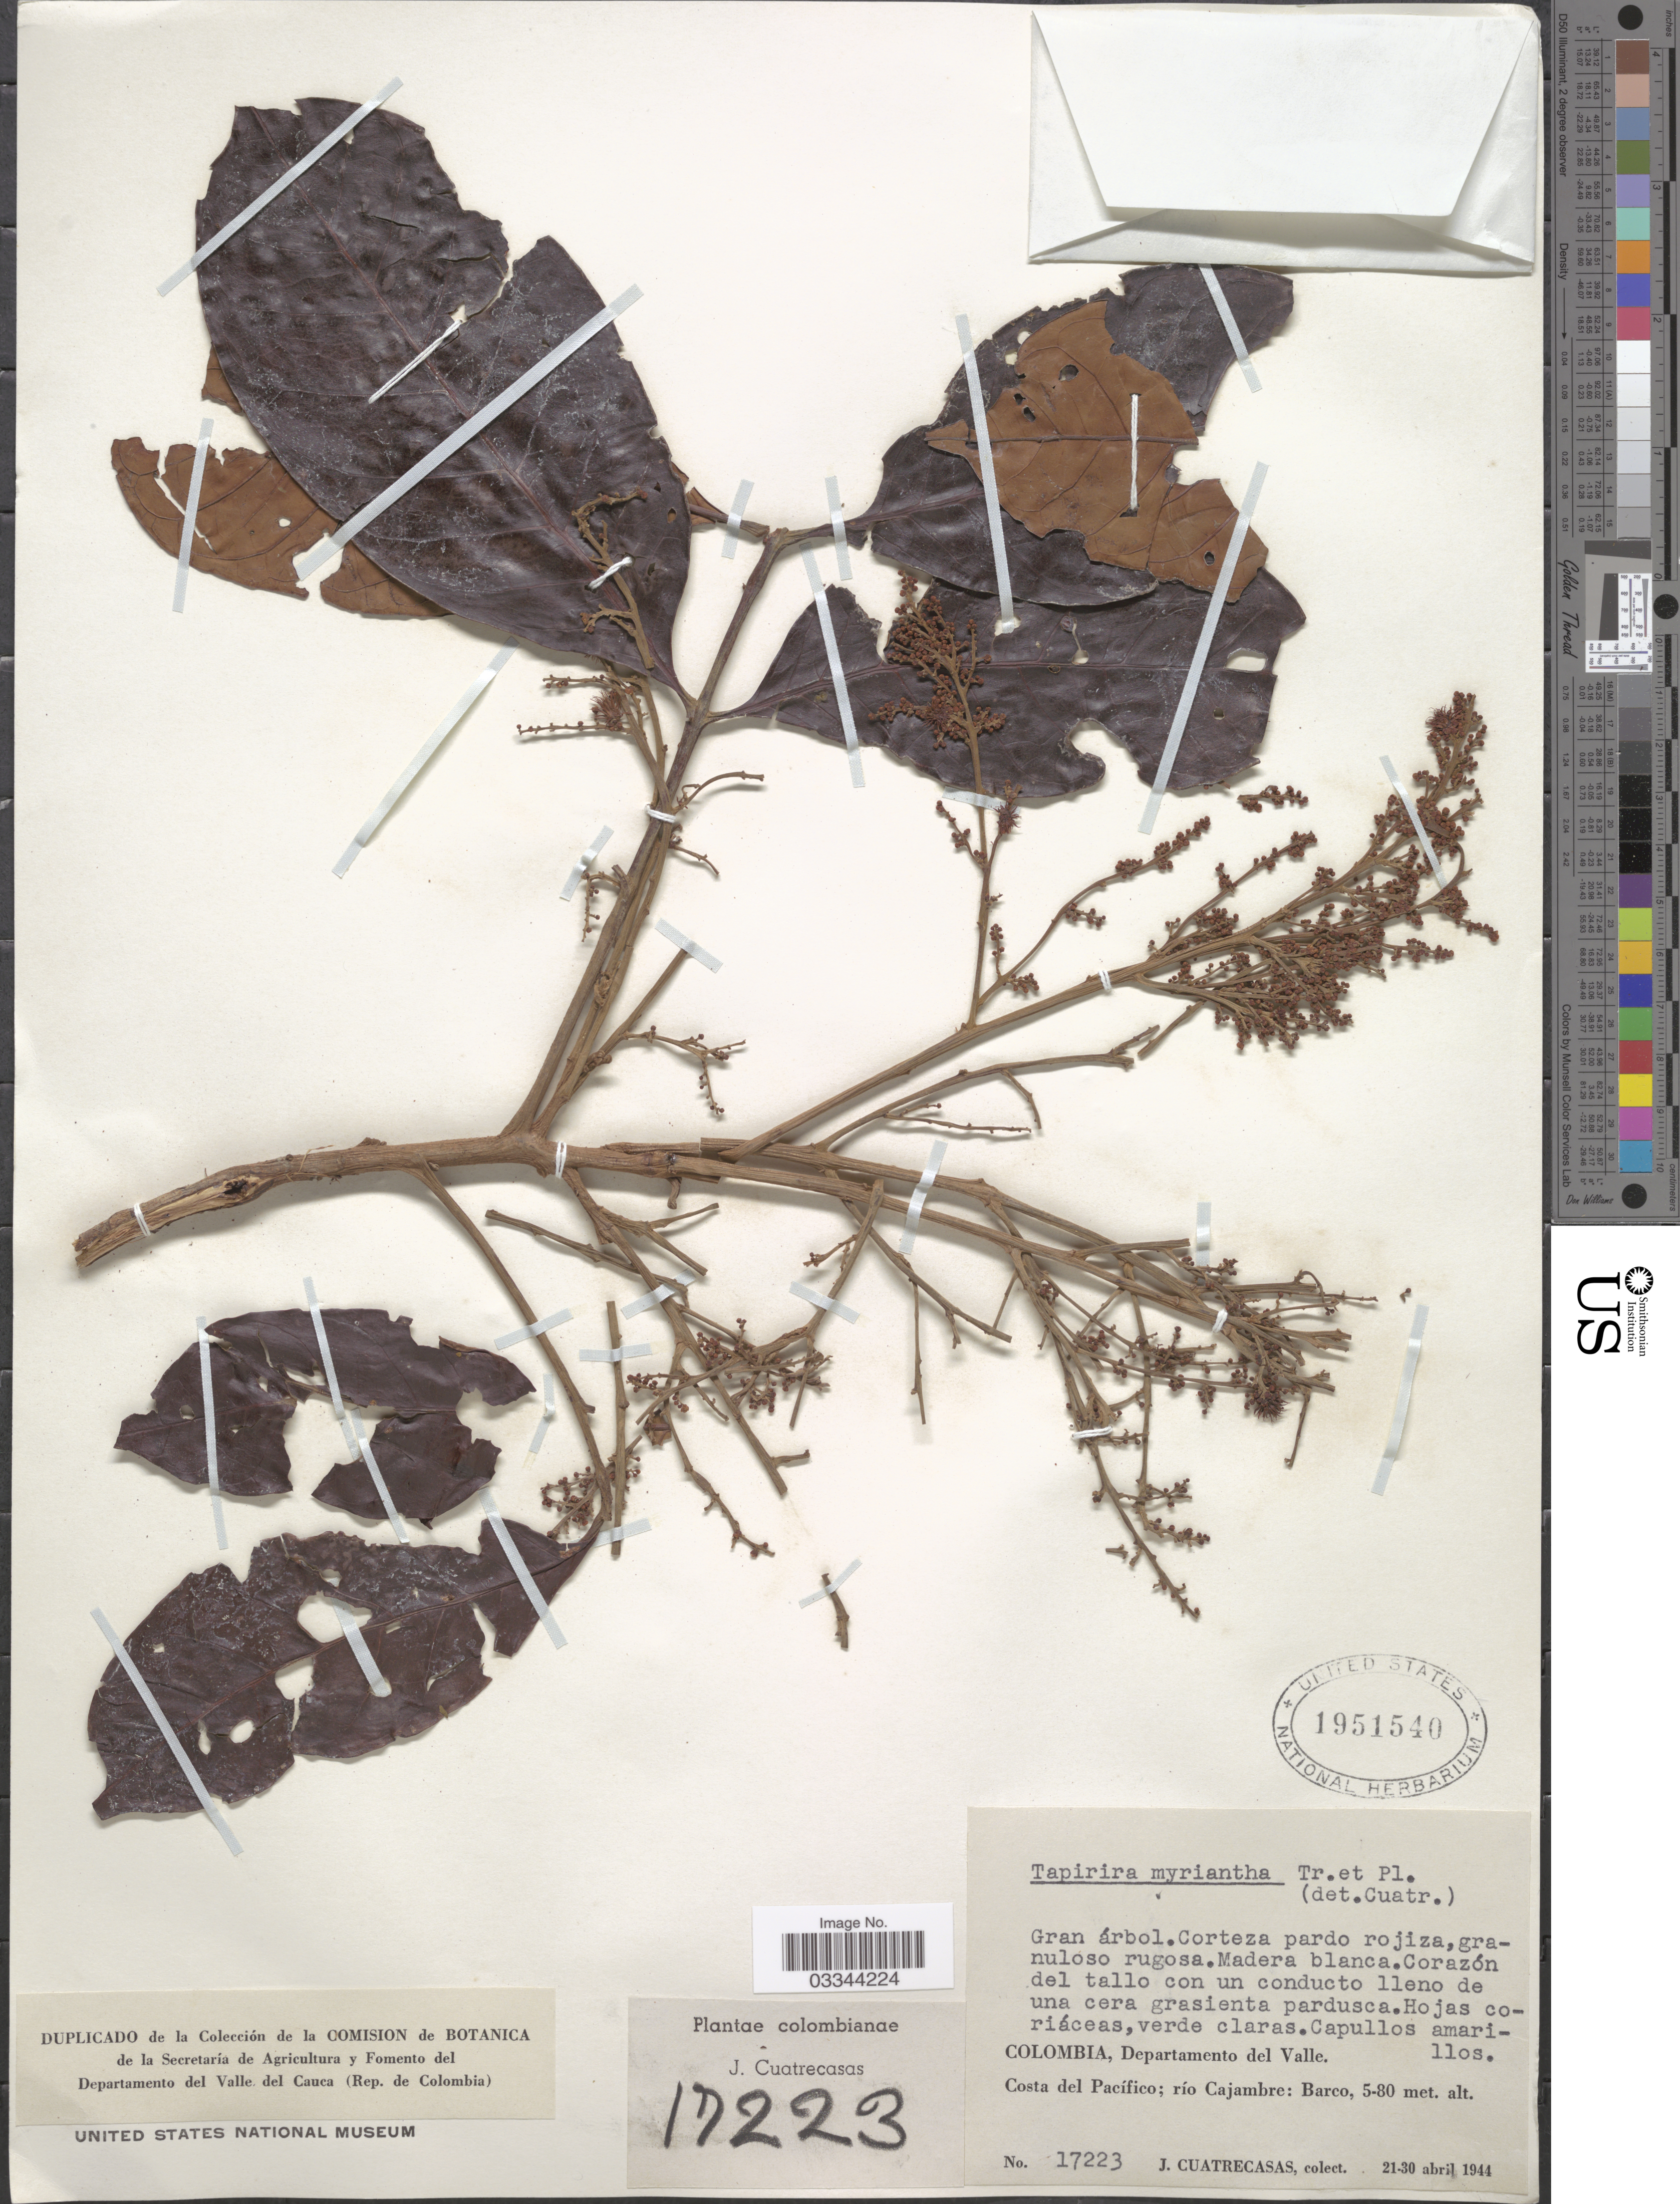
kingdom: Plantae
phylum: Tracheophyta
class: Magnoliopsida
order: Sapindales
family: Anacardiaceae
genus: Tapirira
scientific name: Tapirira myriantha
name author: Triana & Planch.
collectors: J. Cuatrecasas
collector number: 17223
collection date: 1944-04-21/1944-04-30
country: Colombia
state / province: Valle del Cauca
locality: Departamento del Valle. Costa del Pacífico; río Cajambre: Barco.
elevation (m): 5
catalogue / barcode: US 1951540